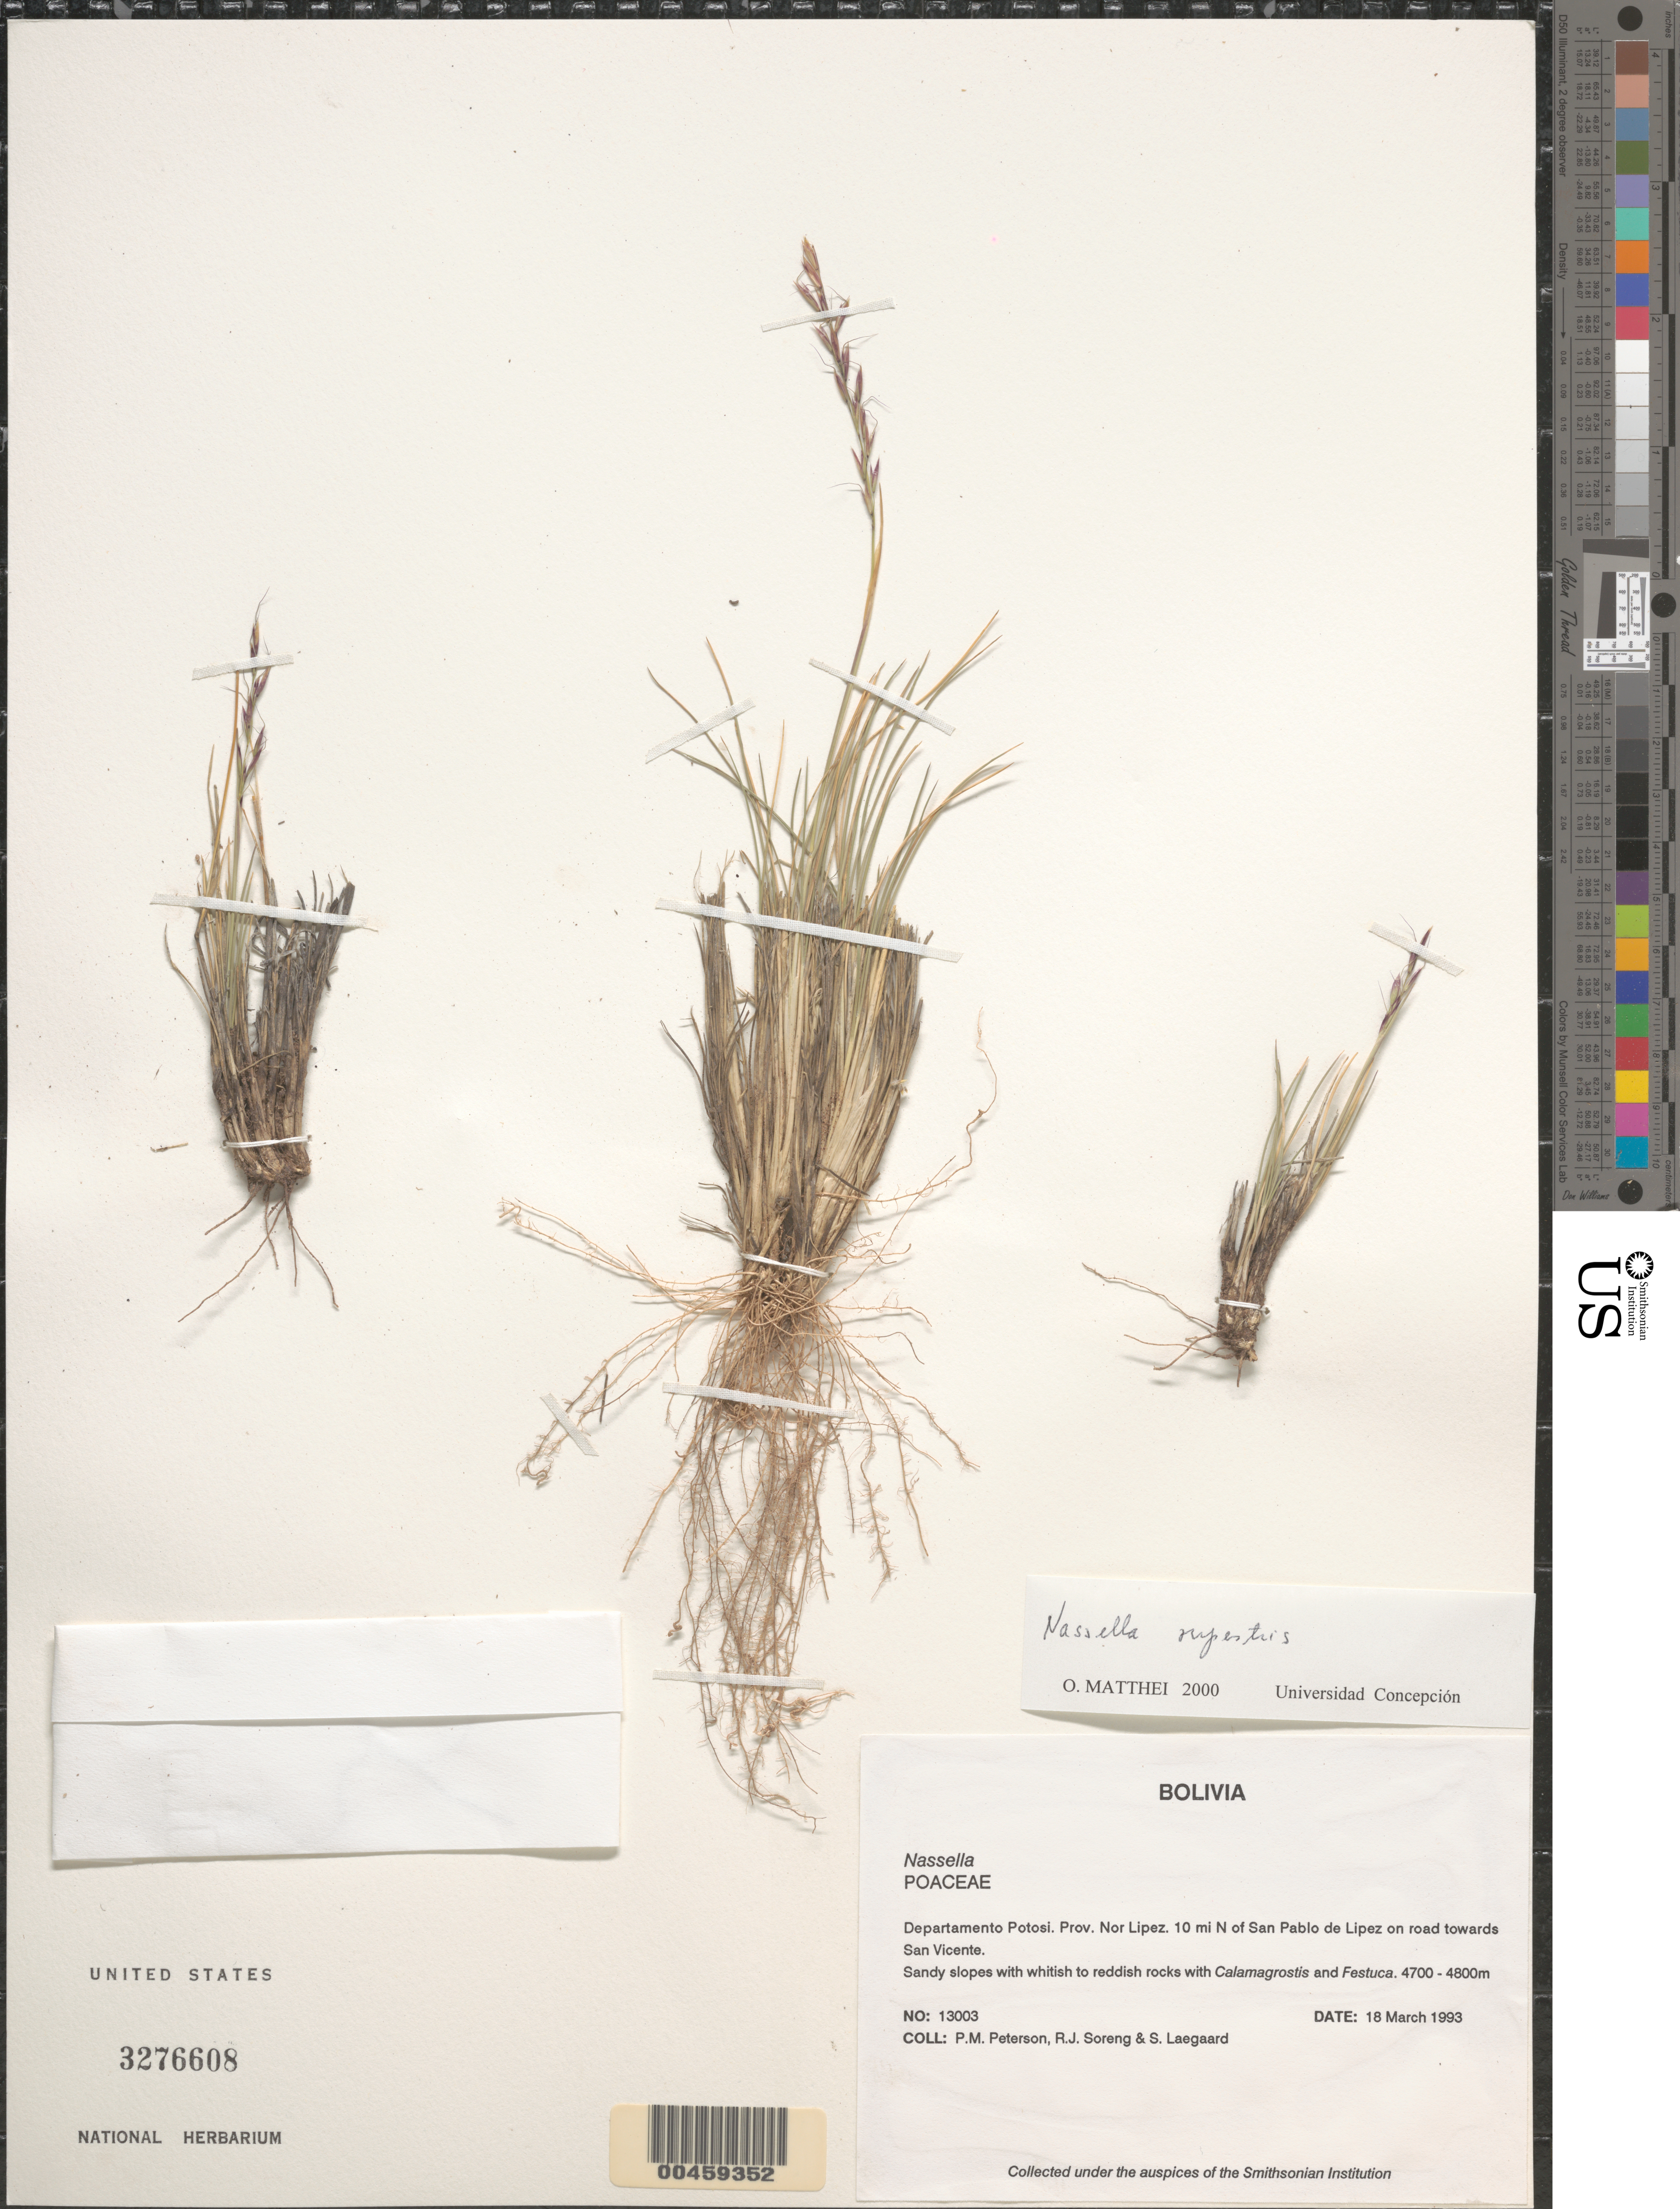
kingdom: Plantae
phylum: Tracheophyta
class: Liliopsida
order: Poales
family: Poaceae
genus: Nassella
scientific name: Nassella sp.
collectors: P. M. Peterson, R. J. Soreng & S. Lægaard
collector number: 13003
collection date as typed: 18 Mar 1993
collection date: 1993-03-18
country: Bolivia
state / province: Potosí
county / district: Nor Lípez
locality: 10 mi N of San Pablo de Lipez on road towards San Vicente.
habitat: Sandy slopes with whitish to reddish rocks with Calamagrostis and Festuca.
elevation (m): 4700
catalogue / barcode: US 3276608